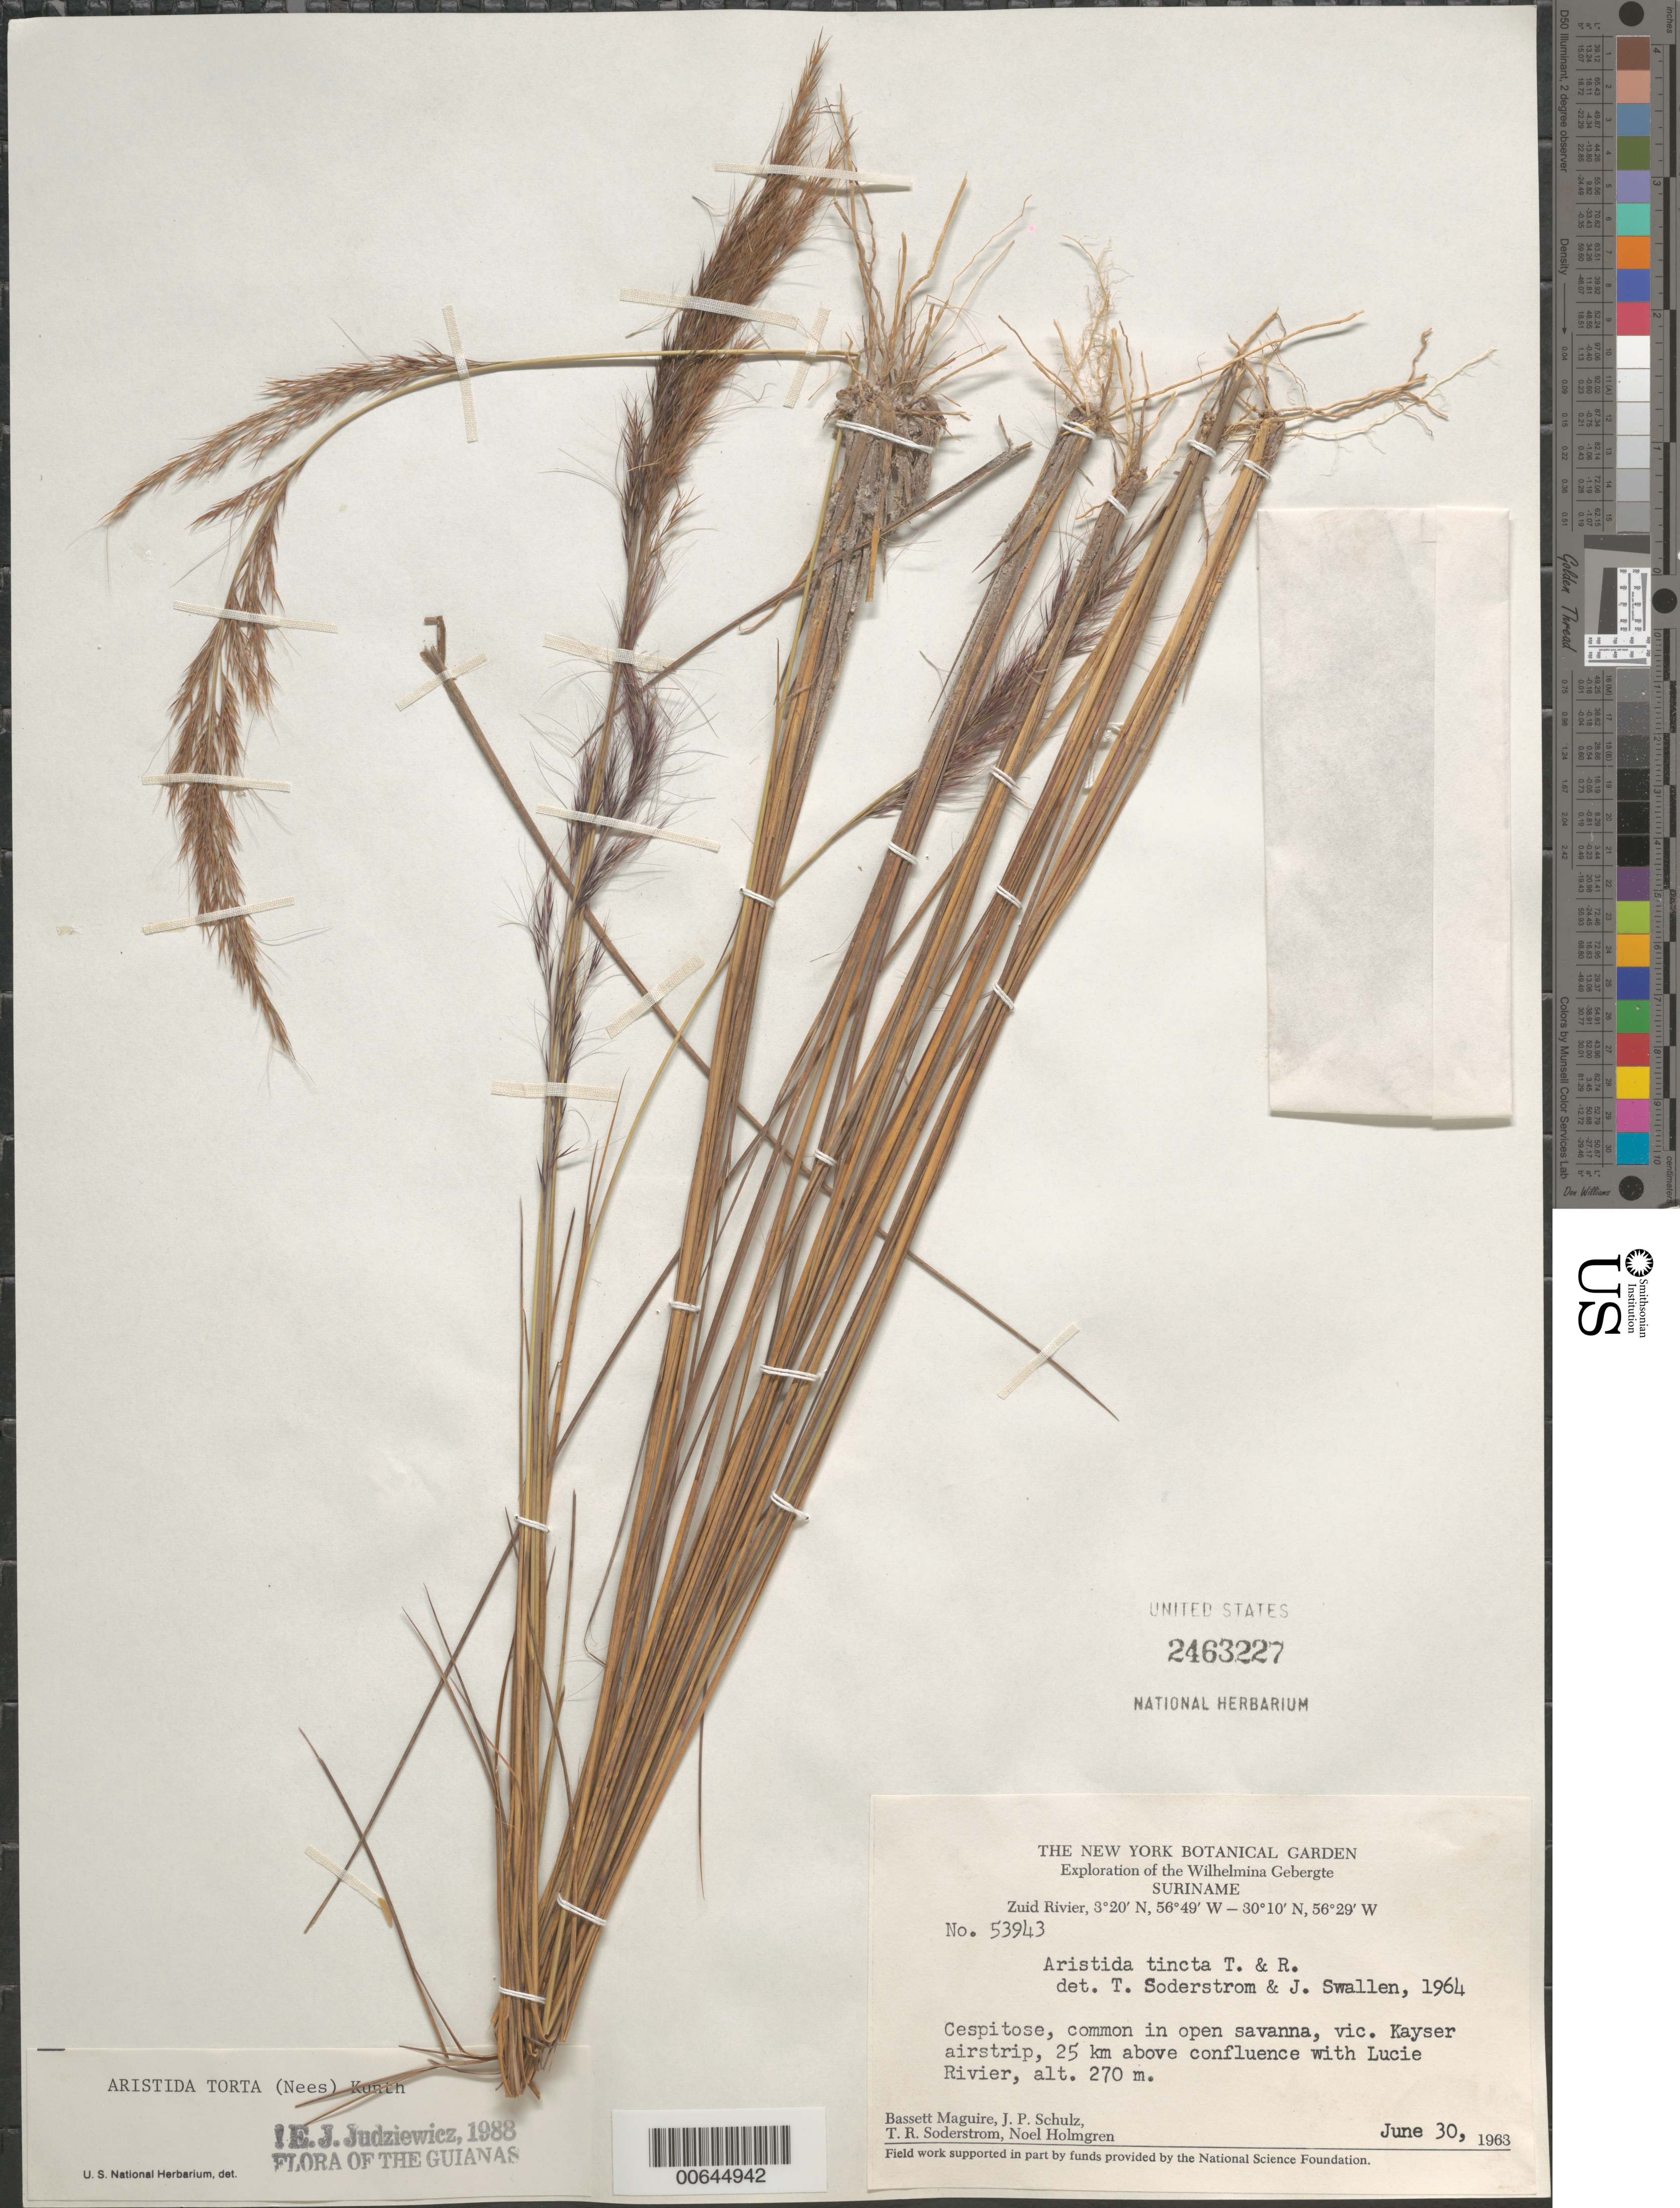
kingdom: Plantae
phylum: Tracheophyta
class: Liliopsida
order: Poales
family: Poaceae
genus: Aristida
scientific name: Aristida torta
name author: (Nees) Kunth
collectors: B. Maguire, J. P. Schulz, T. R. Soderstrom & N. H. Holmgren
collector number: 53943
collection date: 1963-06-30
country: Suriname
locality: Exploration of the Wilhelmina Gebergte. Zuid Rivier. Vic. Kayser airstrip, 25 km above confluence with Lucie Rivier.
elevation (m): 270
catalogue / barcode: US 2463227